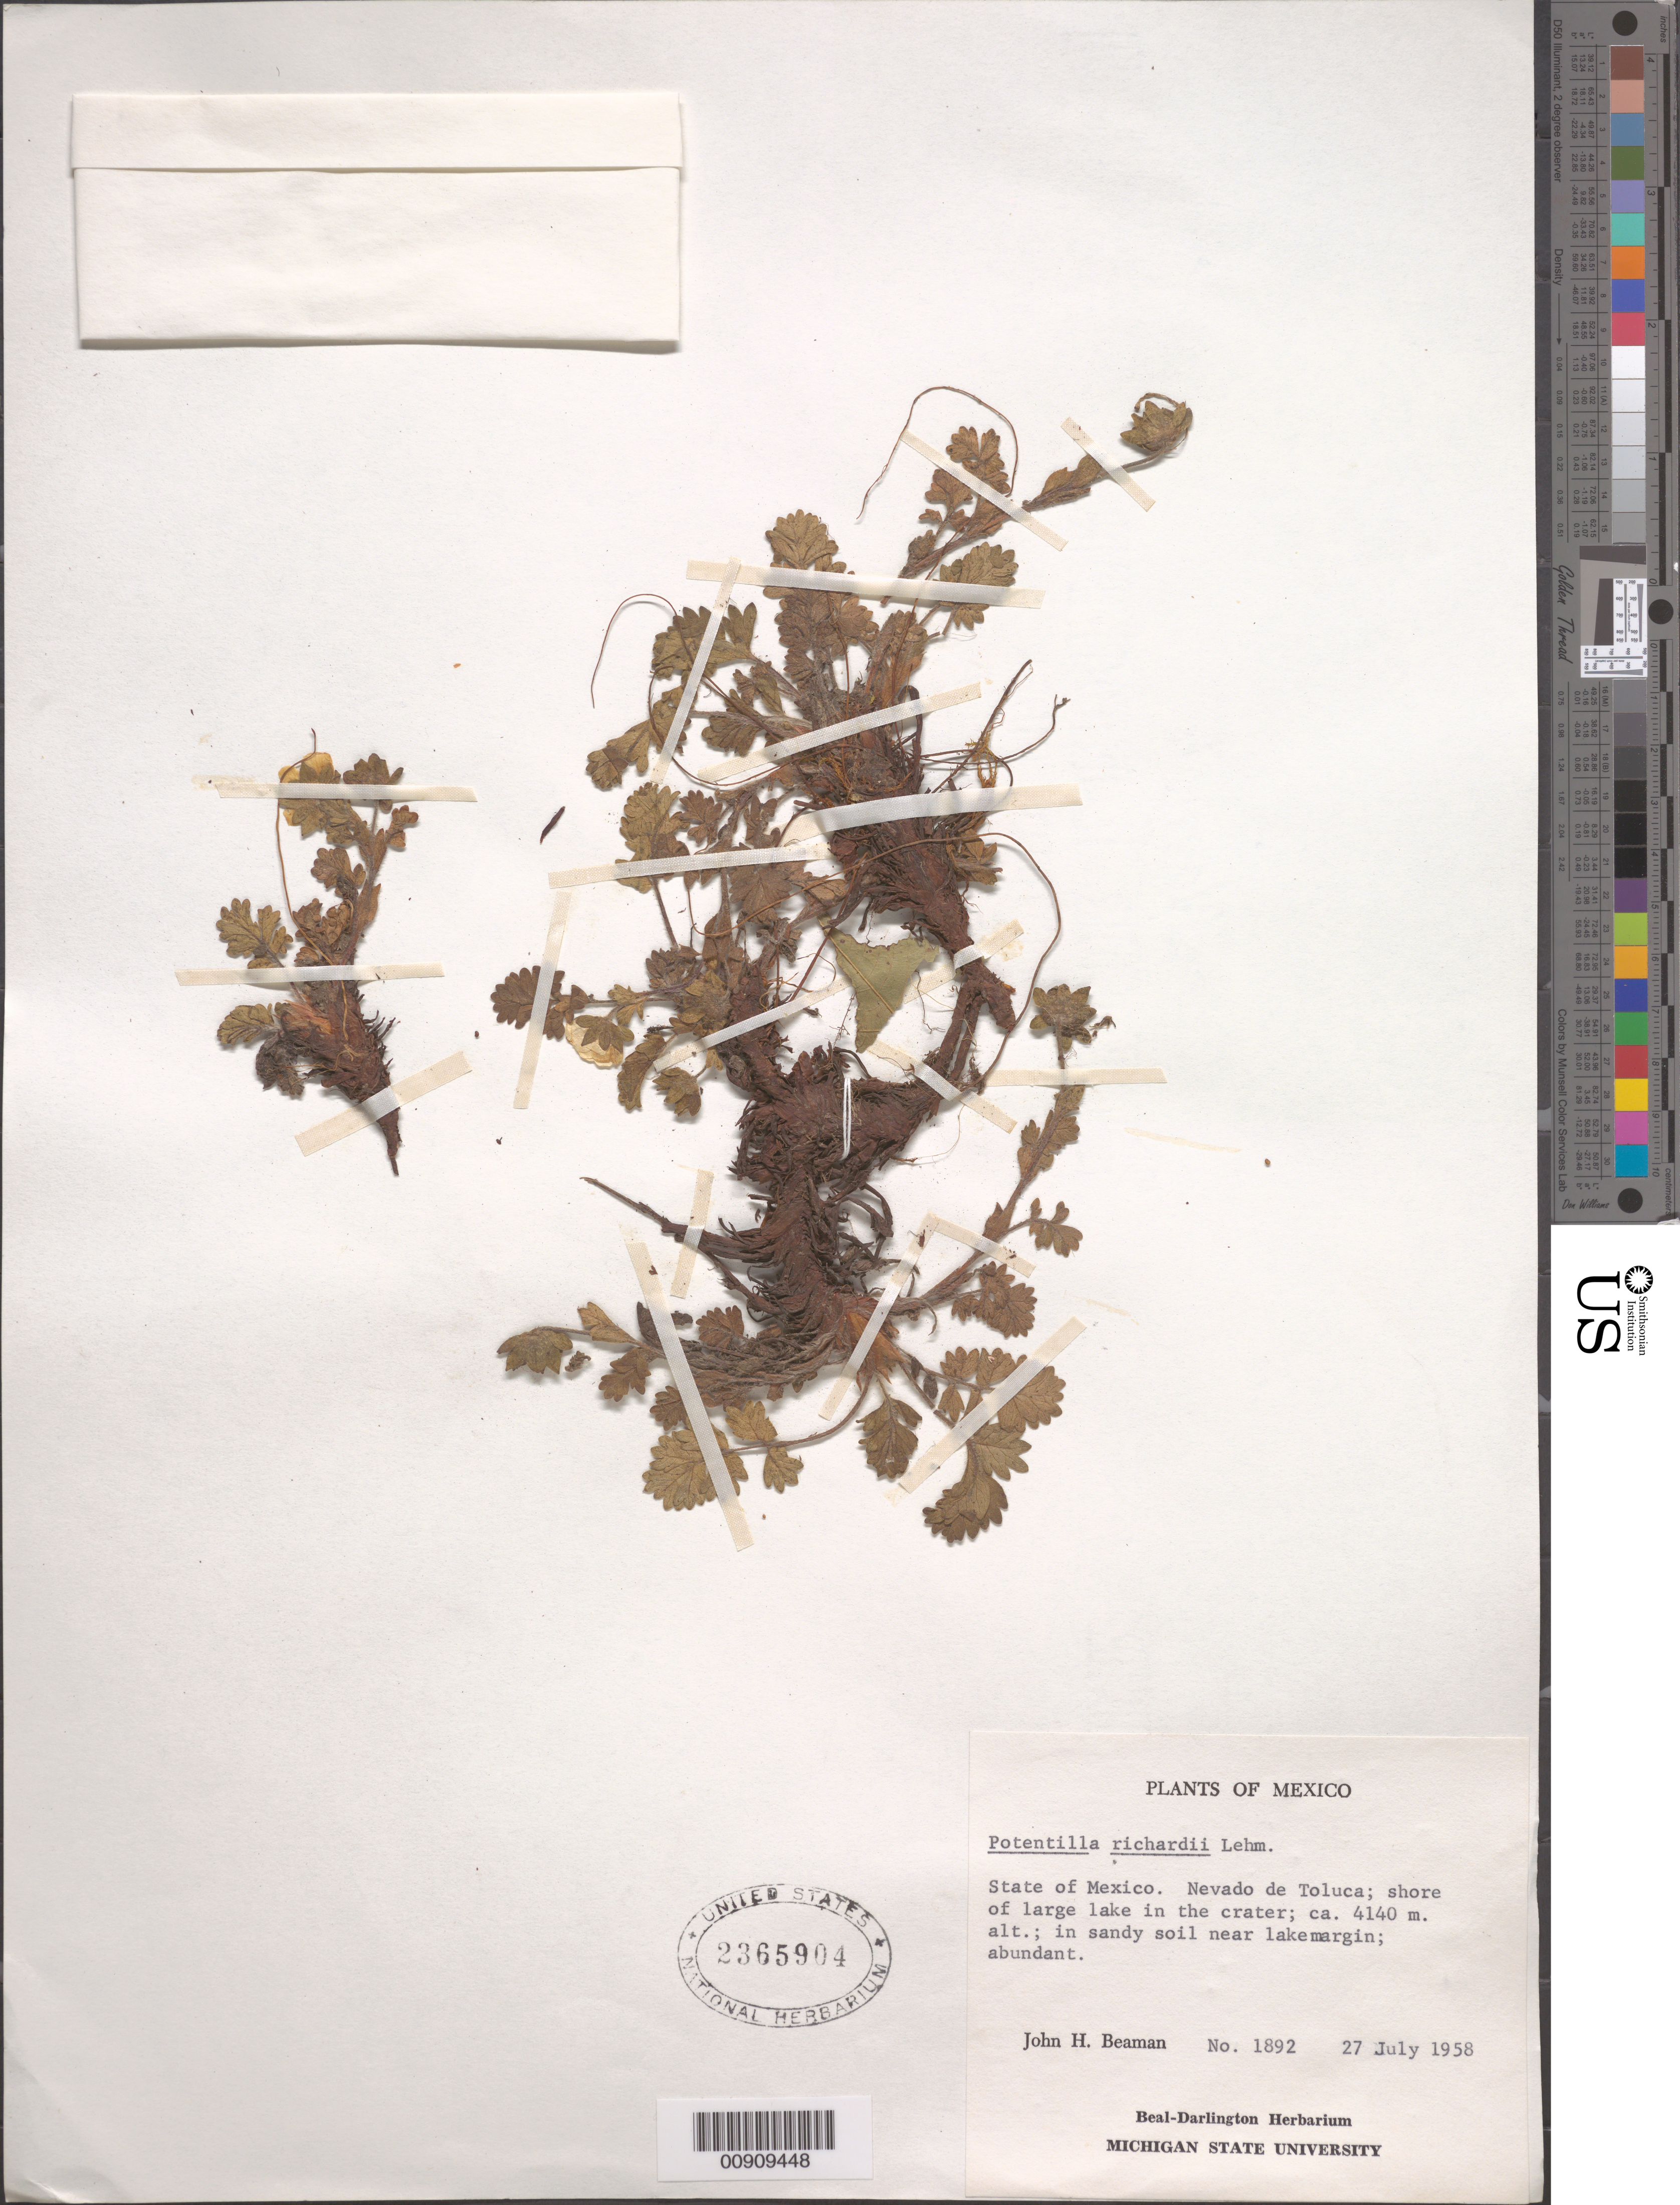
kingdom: Plantae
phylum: Tracheophyta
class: Magnoliopsida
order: Rosales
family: Rosaceae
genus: Potentilla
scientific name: Potentilla richardii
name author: Lehm.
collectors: J. H. Beaman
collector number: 1892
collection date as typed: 27 Jul 1958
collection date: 1958-07-27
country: Mexico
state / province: México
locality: State of Mexico. Nevado de Toluca; shore of large lake in the crater.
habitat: In sandy soil near lake-margin.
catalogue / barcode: US 2365904